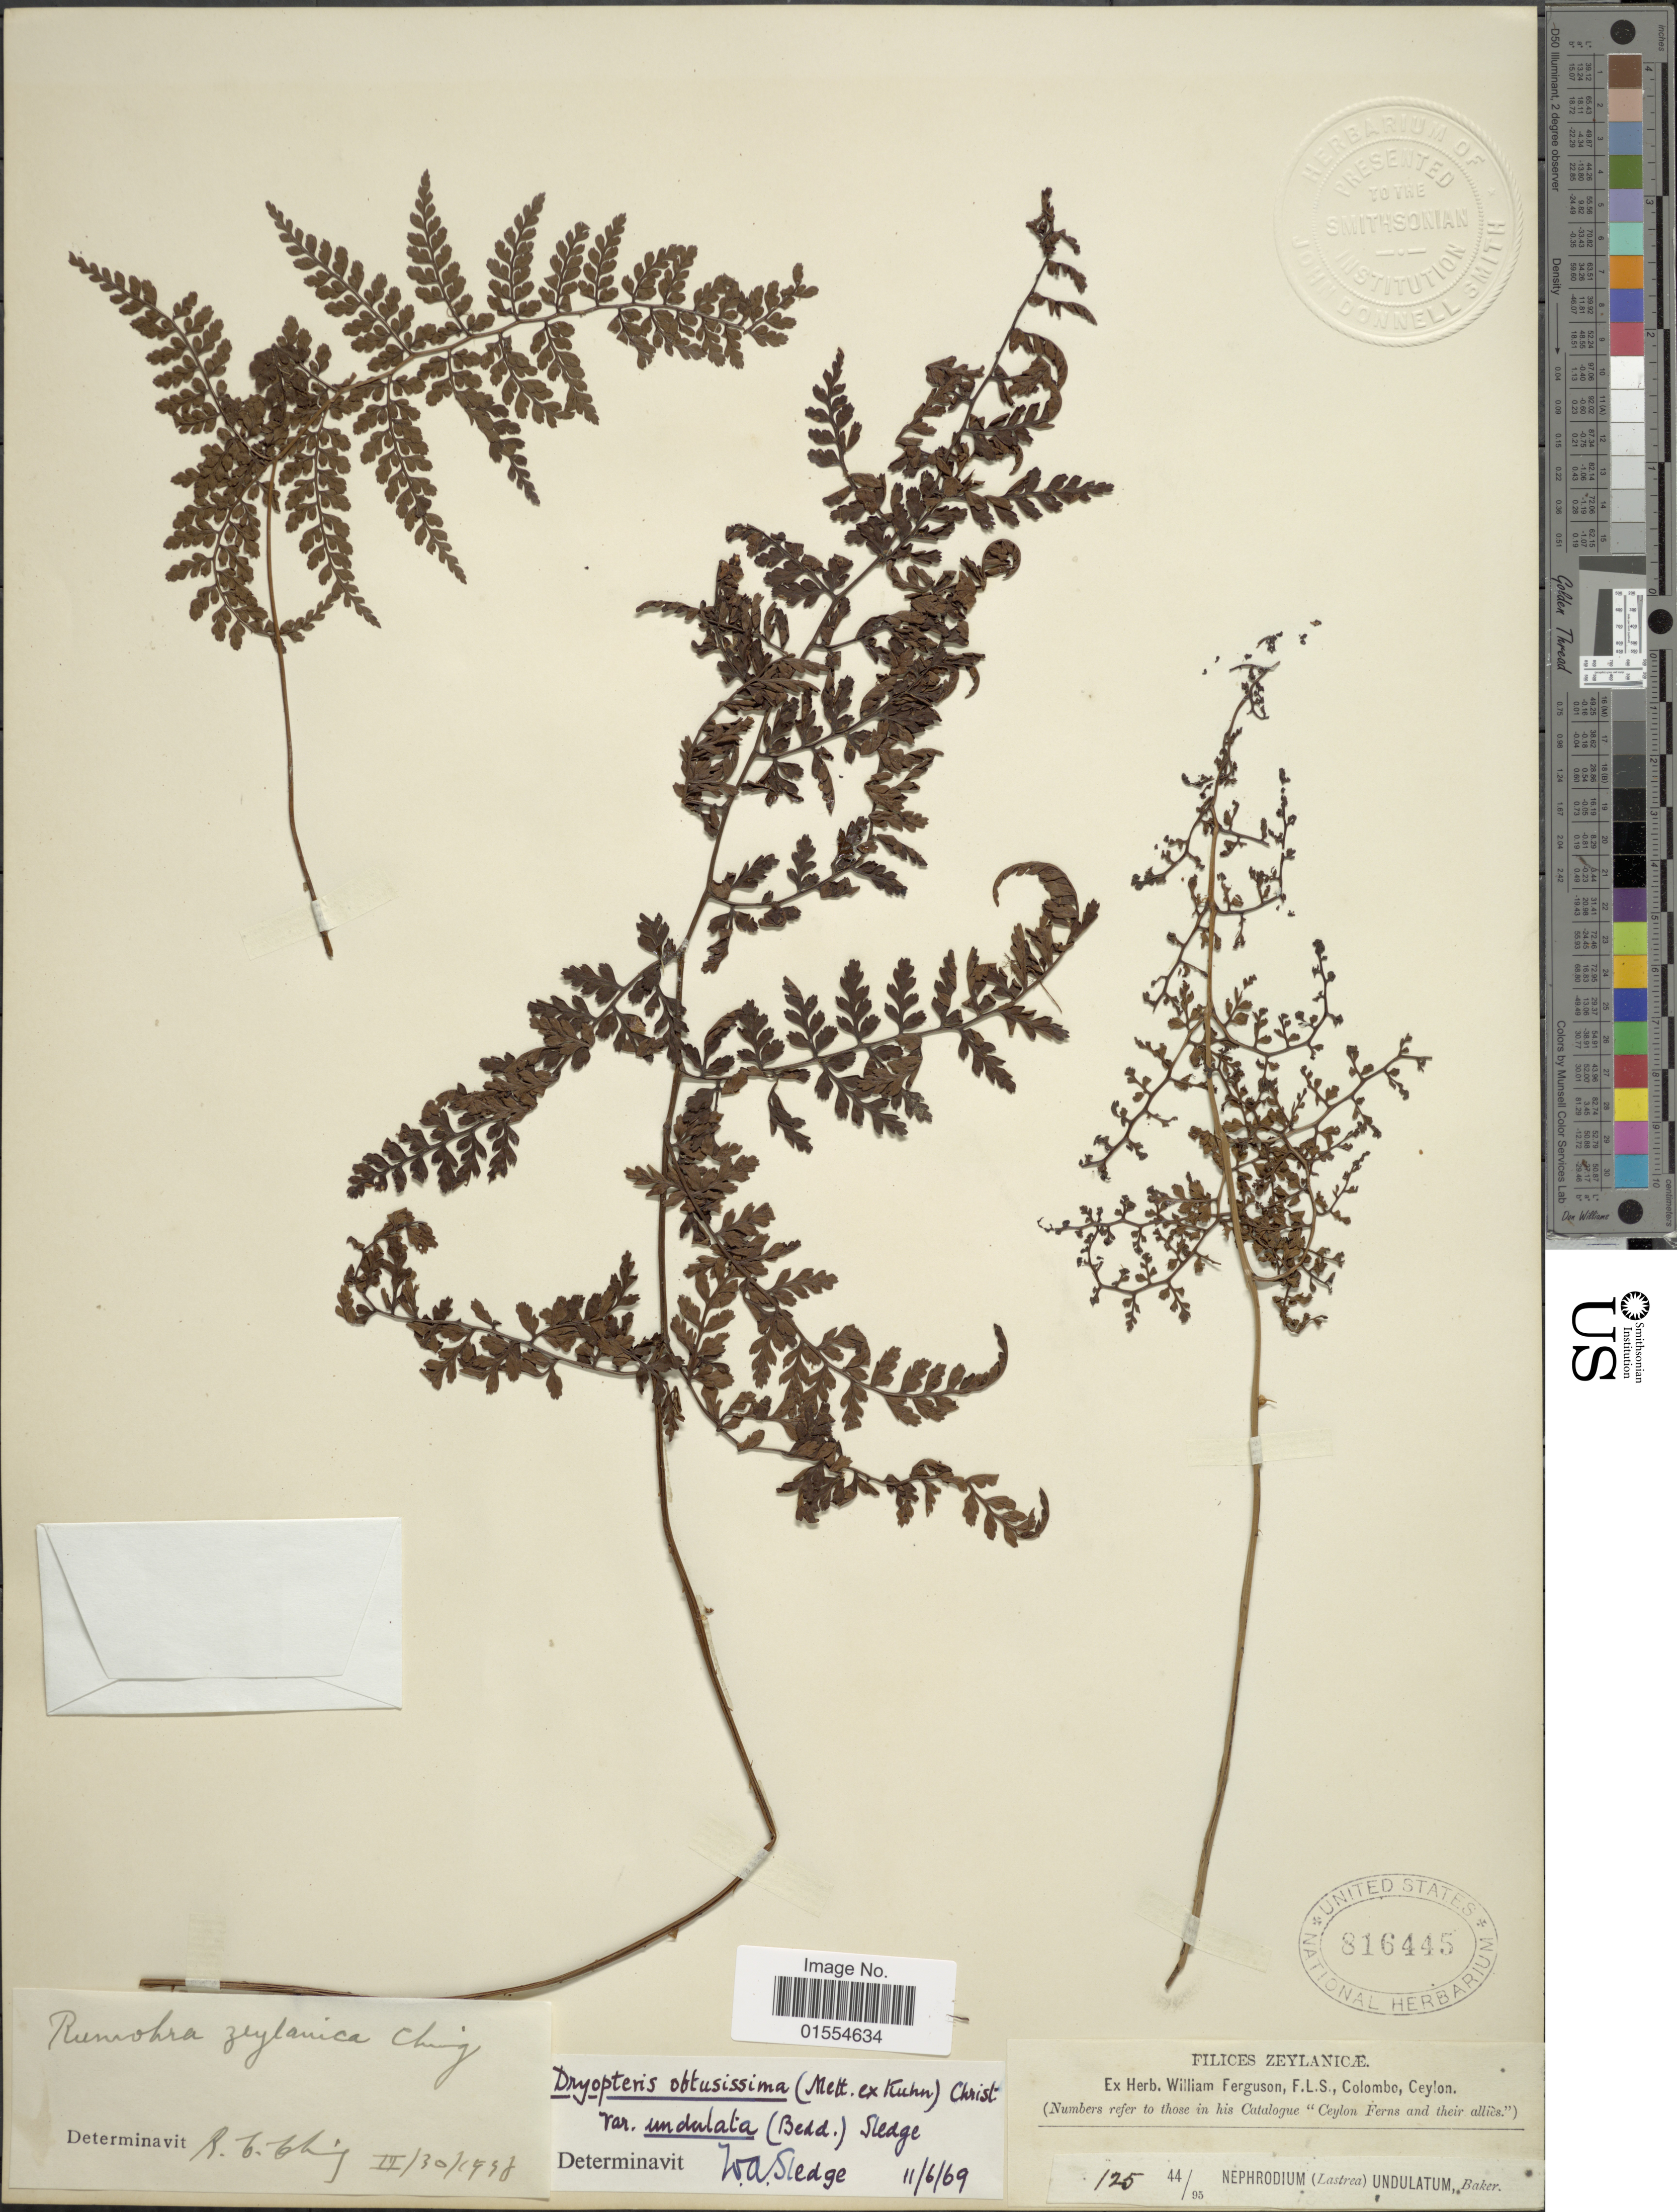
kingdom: Plantae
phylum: Tracheophyta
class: Polypodiopsida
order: Polypodiales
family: Dryopteridaceae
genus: Dryopteris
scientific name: Dryopteris obtusissima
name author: (Mett. ex Kuhn) Christ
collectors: ex herb. W. Ferguson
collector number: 125/44/95?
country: Sri Lanka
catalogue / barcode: US 816445